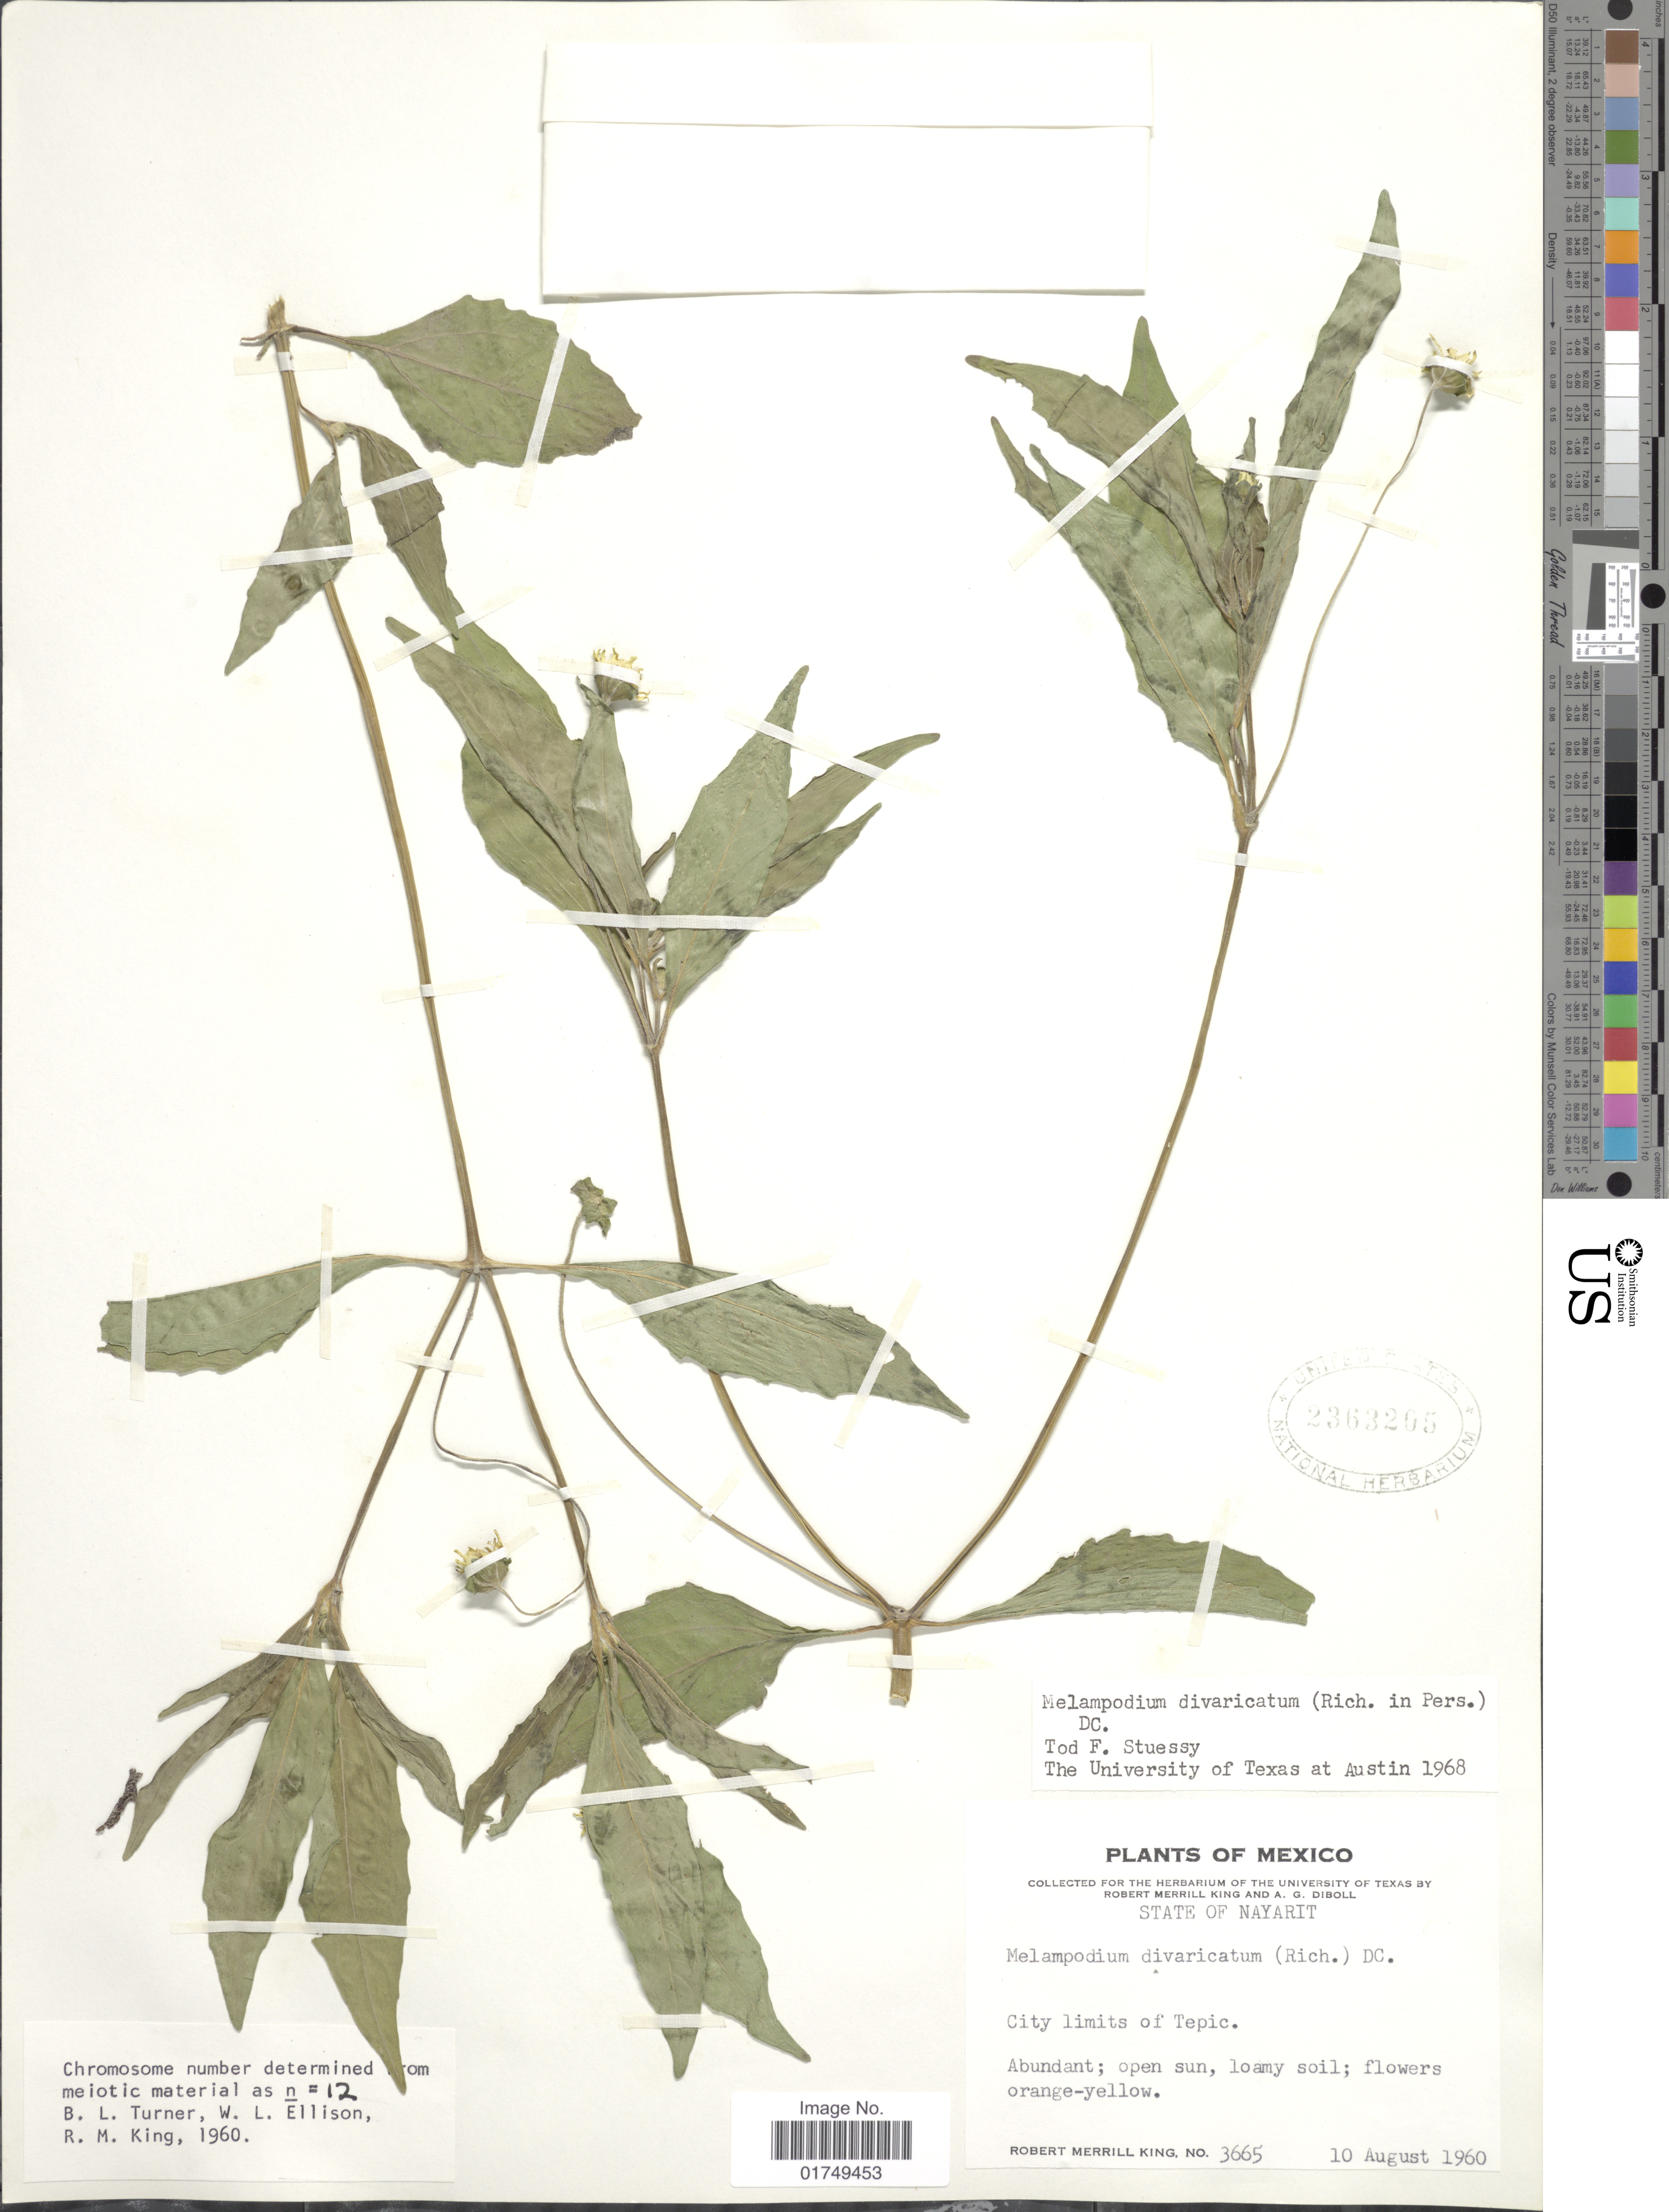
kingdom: Plantae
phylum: Tracheophyta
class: Magnoliopsida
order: Asterales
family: Asteraceae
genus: Melampodium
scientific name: Melampodium divaricatum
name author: (Rich.) DC.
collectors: R. M. King & A. Diboll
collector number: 3665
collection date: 1960-08-10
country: Mexico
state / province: Nayarit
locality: City limits of Tepic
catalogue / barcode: US 2363205